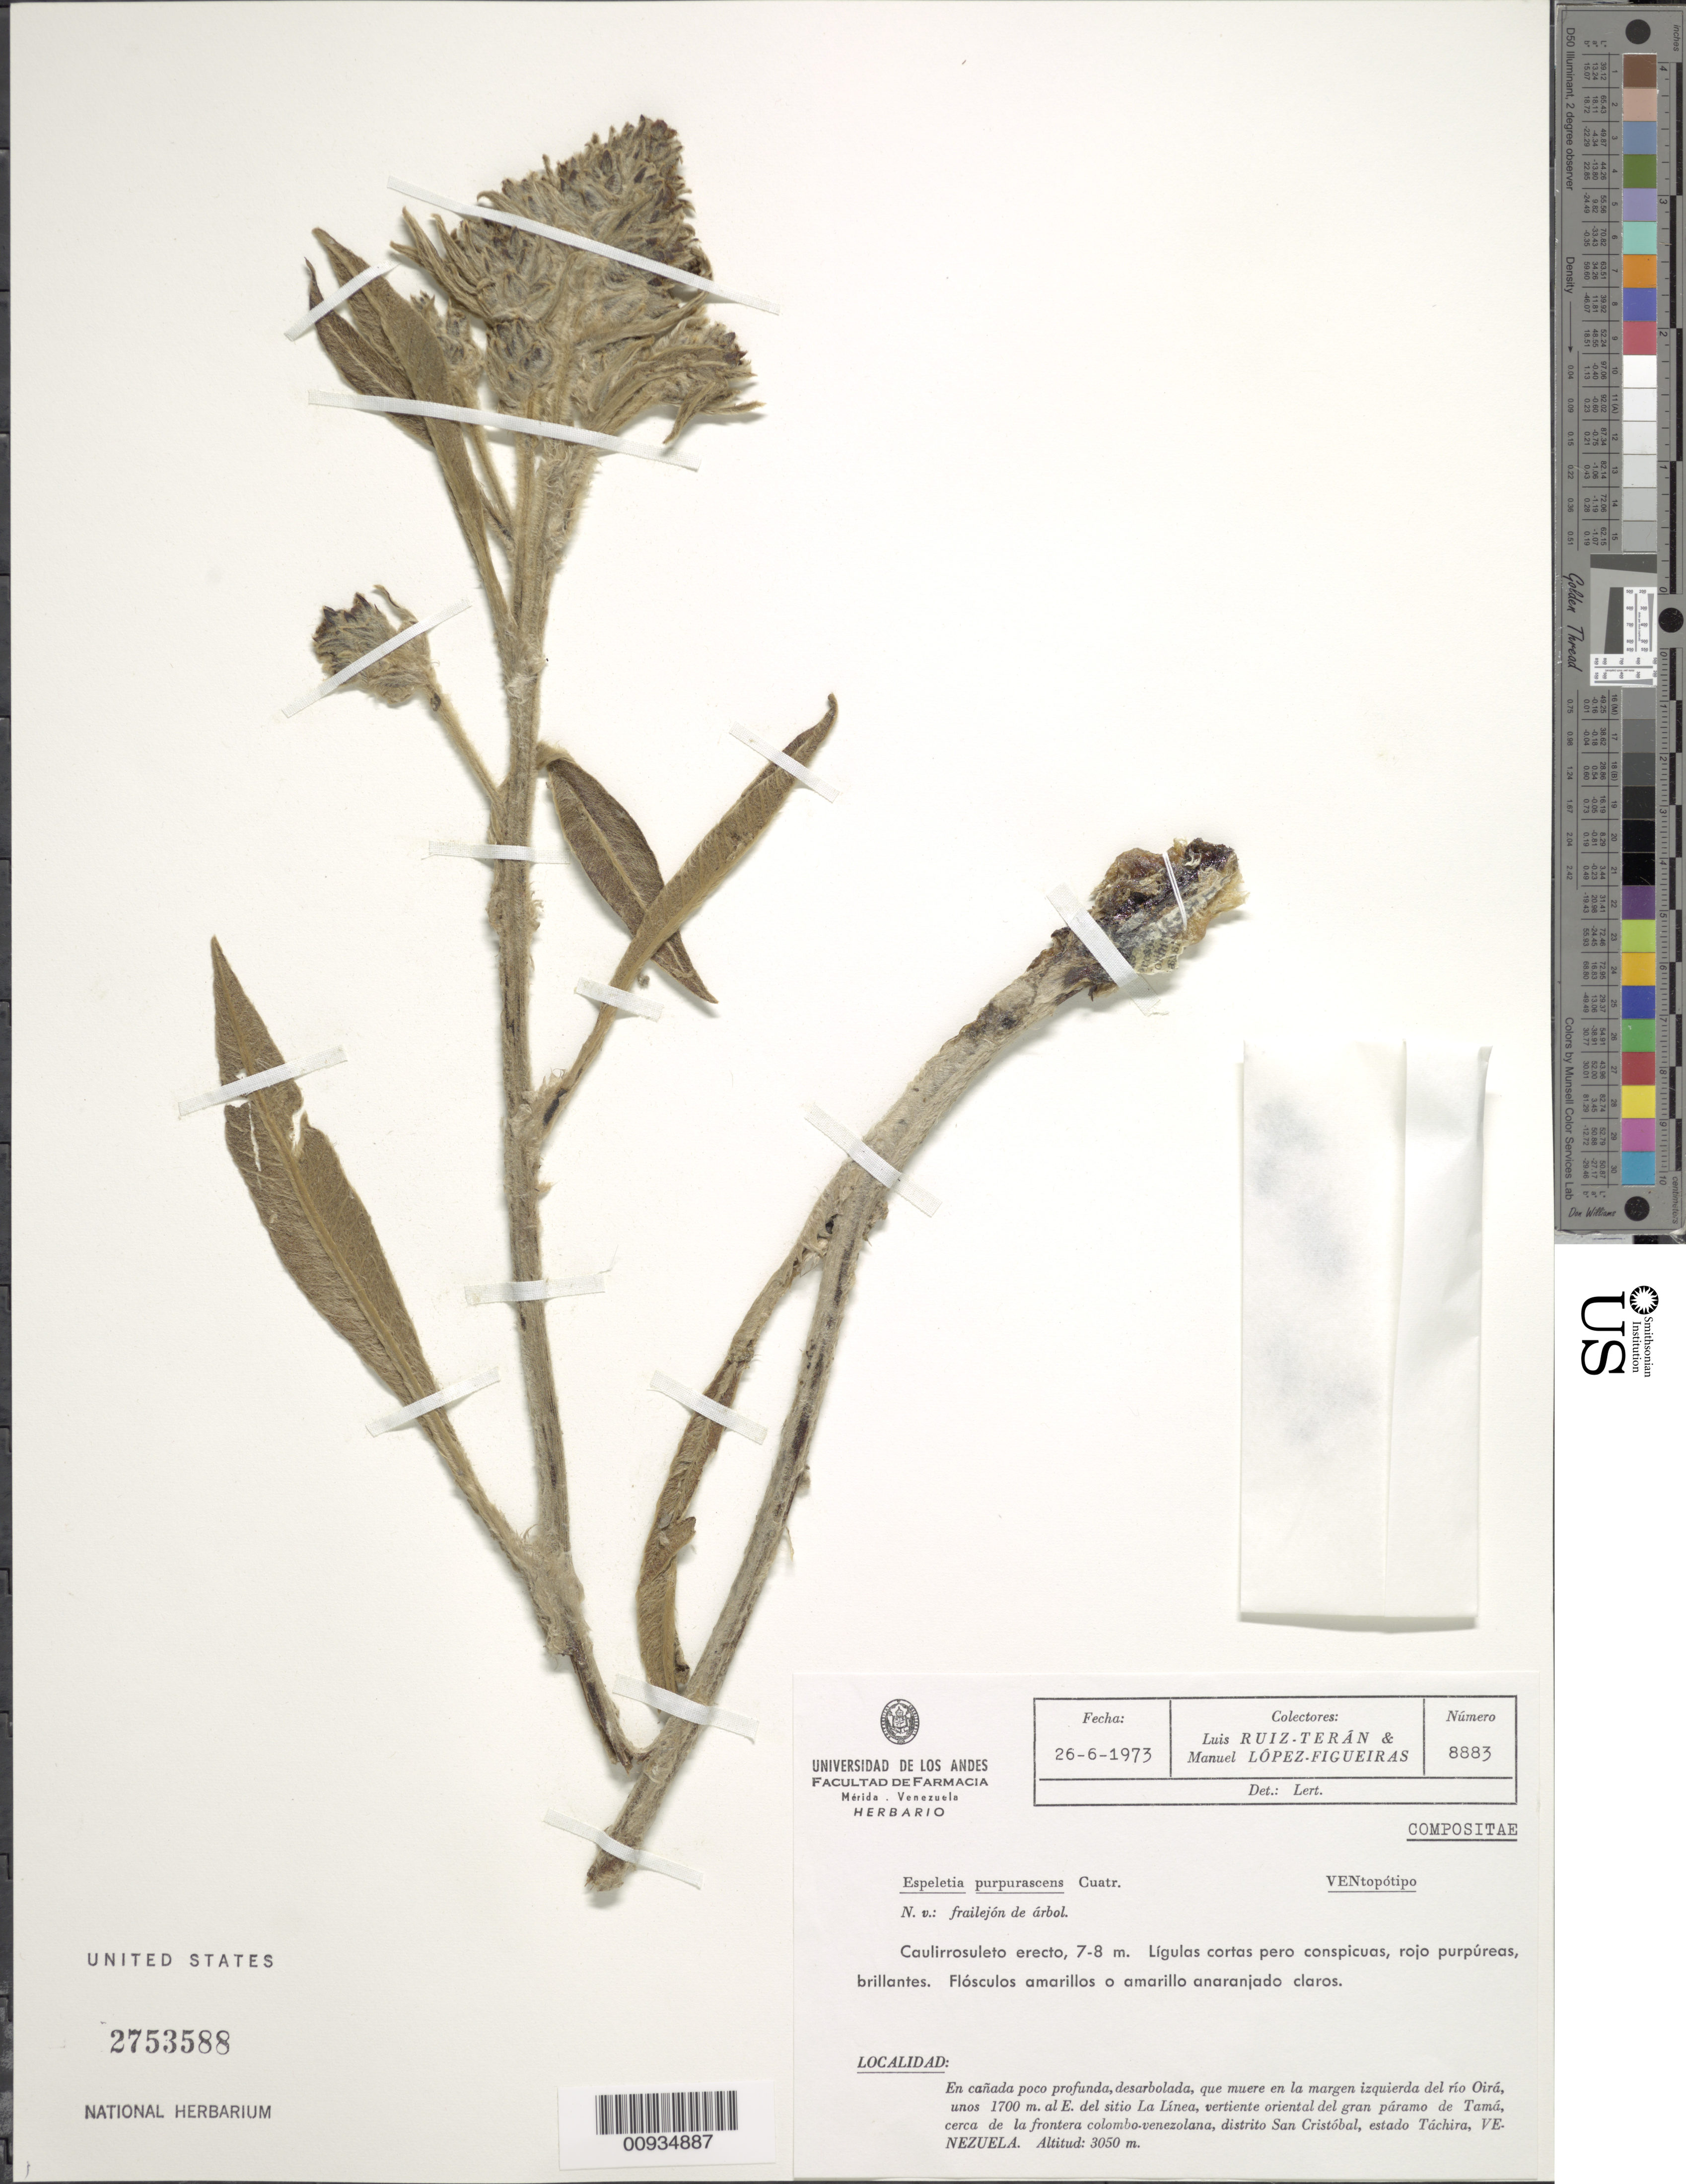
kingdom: Plantae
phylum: Tracheophyta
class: Magnoliopsida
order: Asterales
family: Asteraceae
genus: Espeletiopsis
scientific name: Espeletiopsis purpurascens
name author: (Cuatrec.) Cuatrec.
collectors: L. E. Ruíz-Terán & M. López Figueiras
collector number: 8883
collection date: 1973-06-26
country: Venezuela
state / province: Táchira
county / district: San Cristóbal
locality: Páramo de Tamá. En cañada poco profunda, desarbolada, que muere en la margen izquierda del Río Oirá, unos 1700 m al E del sitio La Línea, vertiente oriental del gran páramo de Tamá, cerca de la frontera colombo-venezolana.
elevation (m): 3050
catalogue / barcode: US 2753588